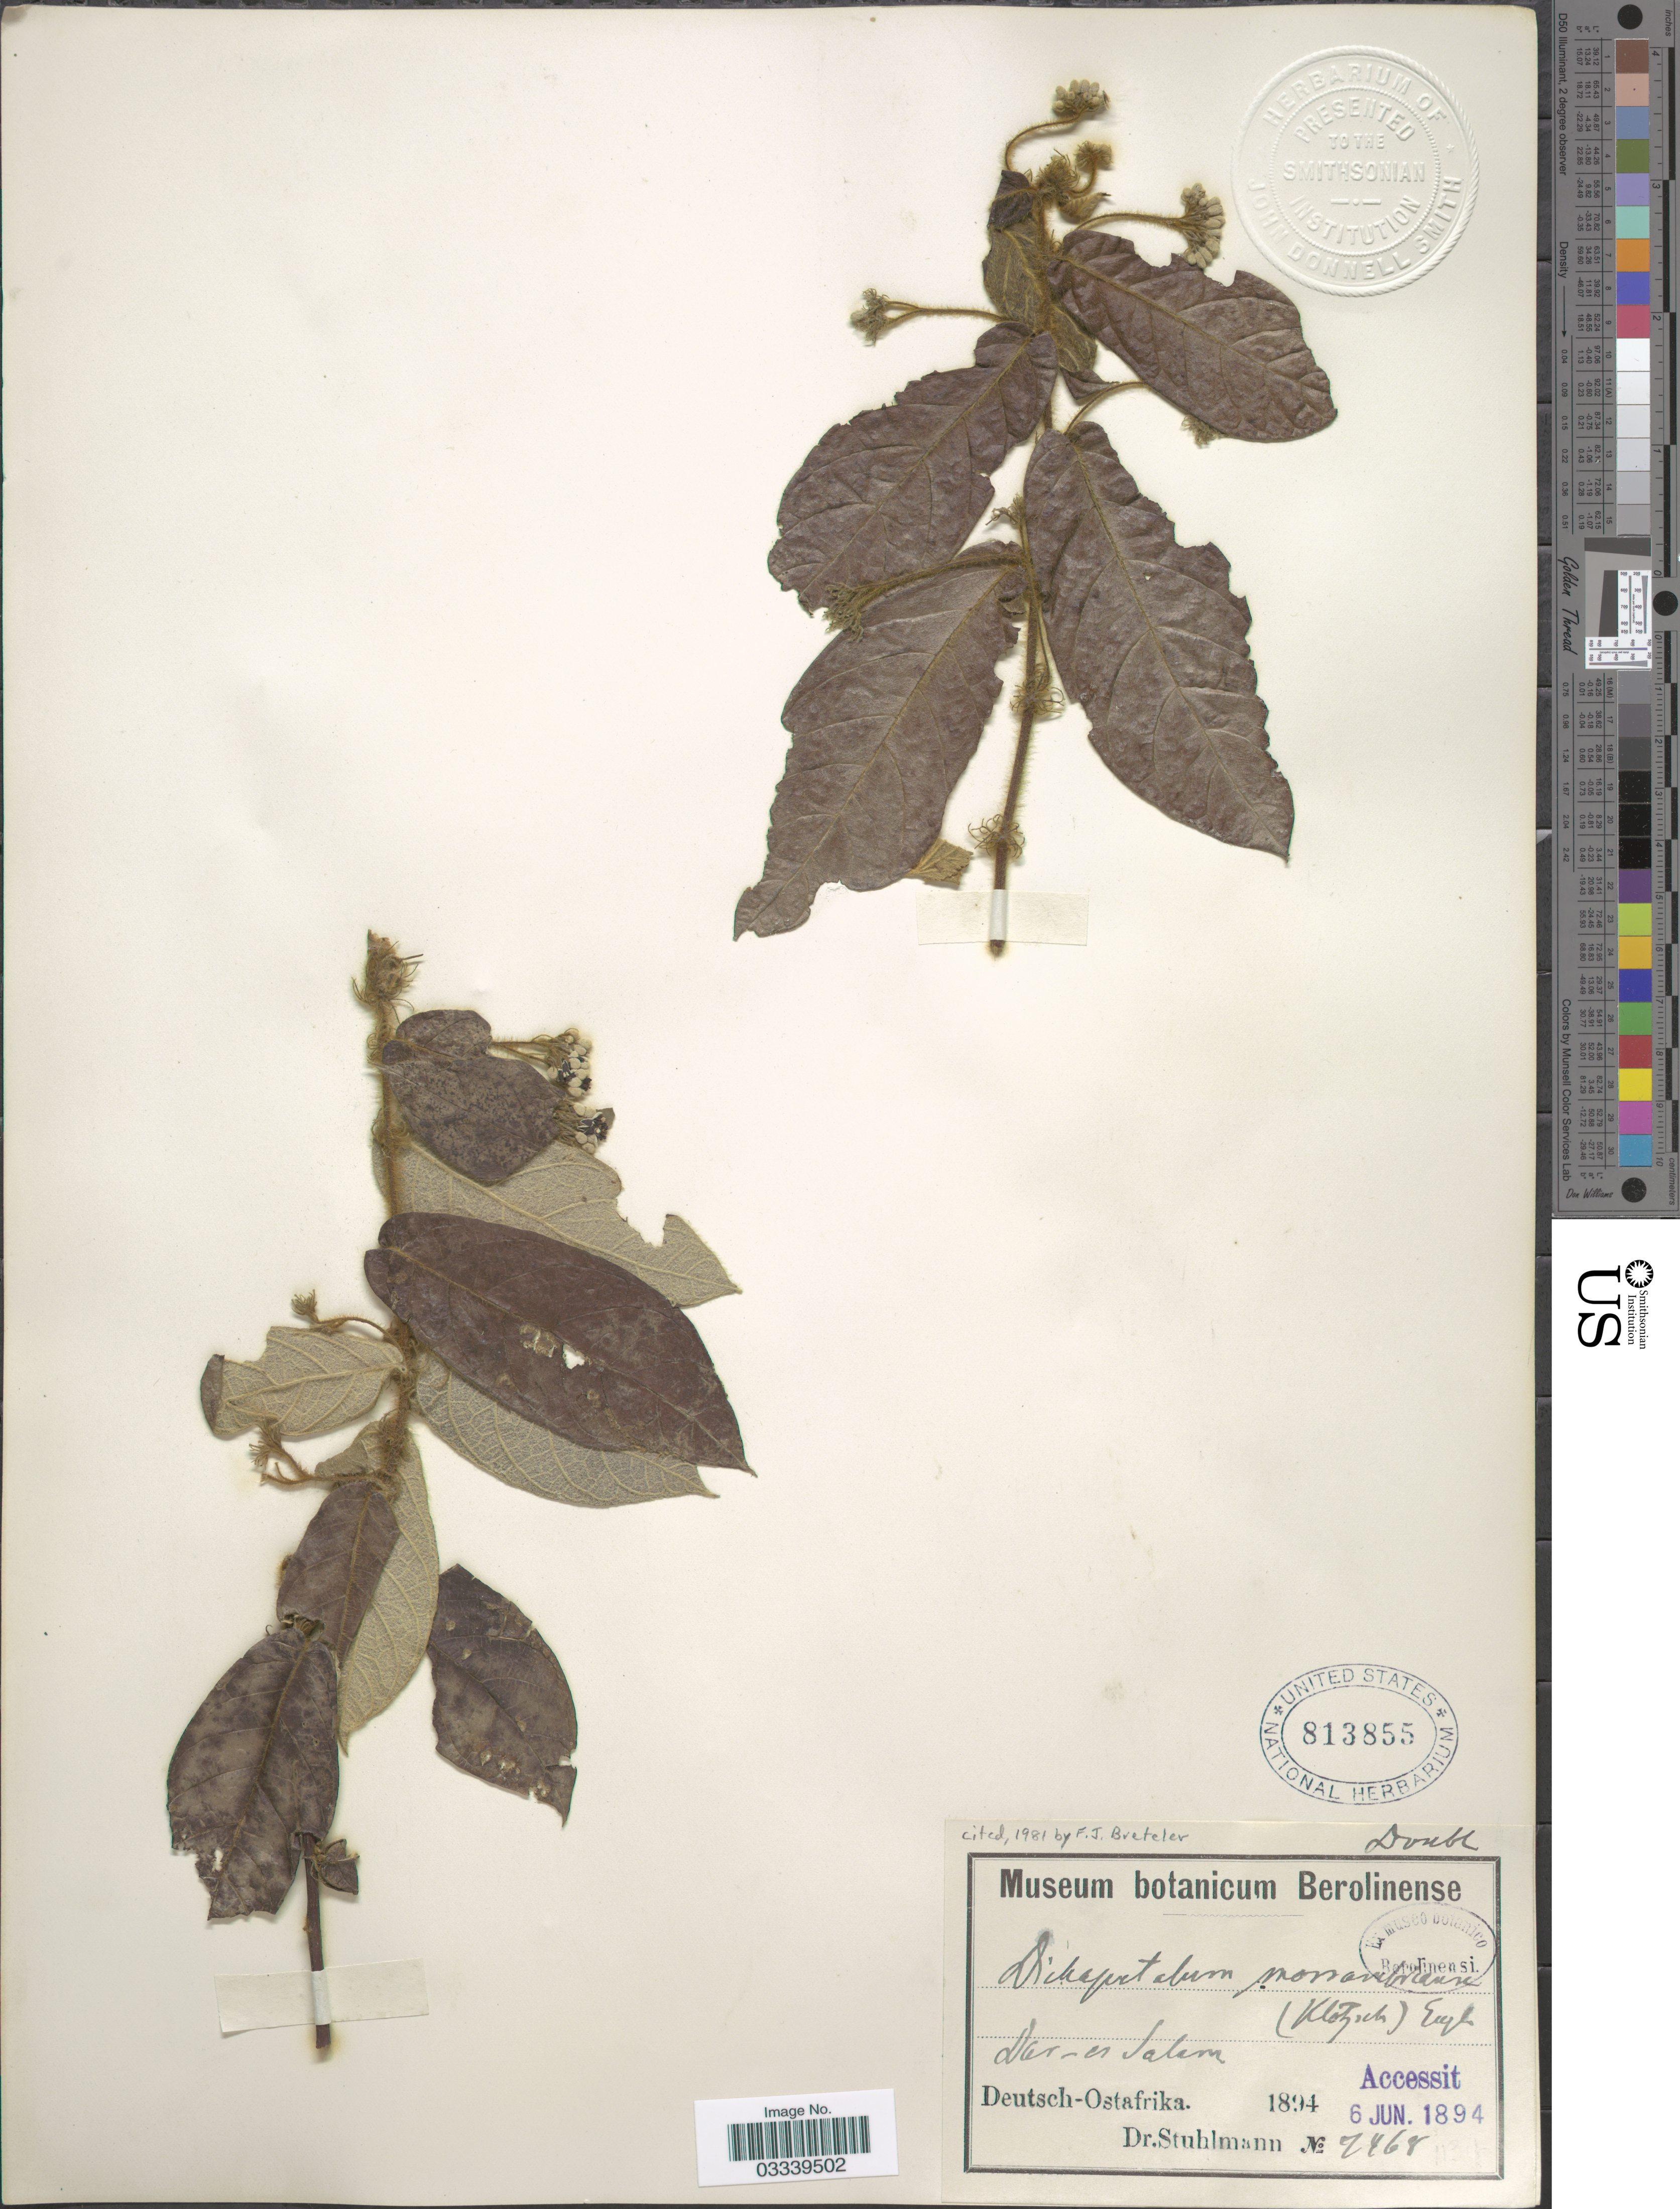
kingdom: Plantae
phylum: Tracheophyta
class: Magnoliopsida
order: Malpighiales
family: Dichapetalaceae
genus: Dichapetalum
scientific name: Dichapetalum mossambicense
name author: (Klotzsch) Engl.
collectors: -. Stuhlmann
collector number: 2468*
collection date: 1894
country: Tanzania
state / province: Dar es Salaam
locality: Dar-es Salam. Deatsch-Ostafrika.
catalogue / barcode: US 813855